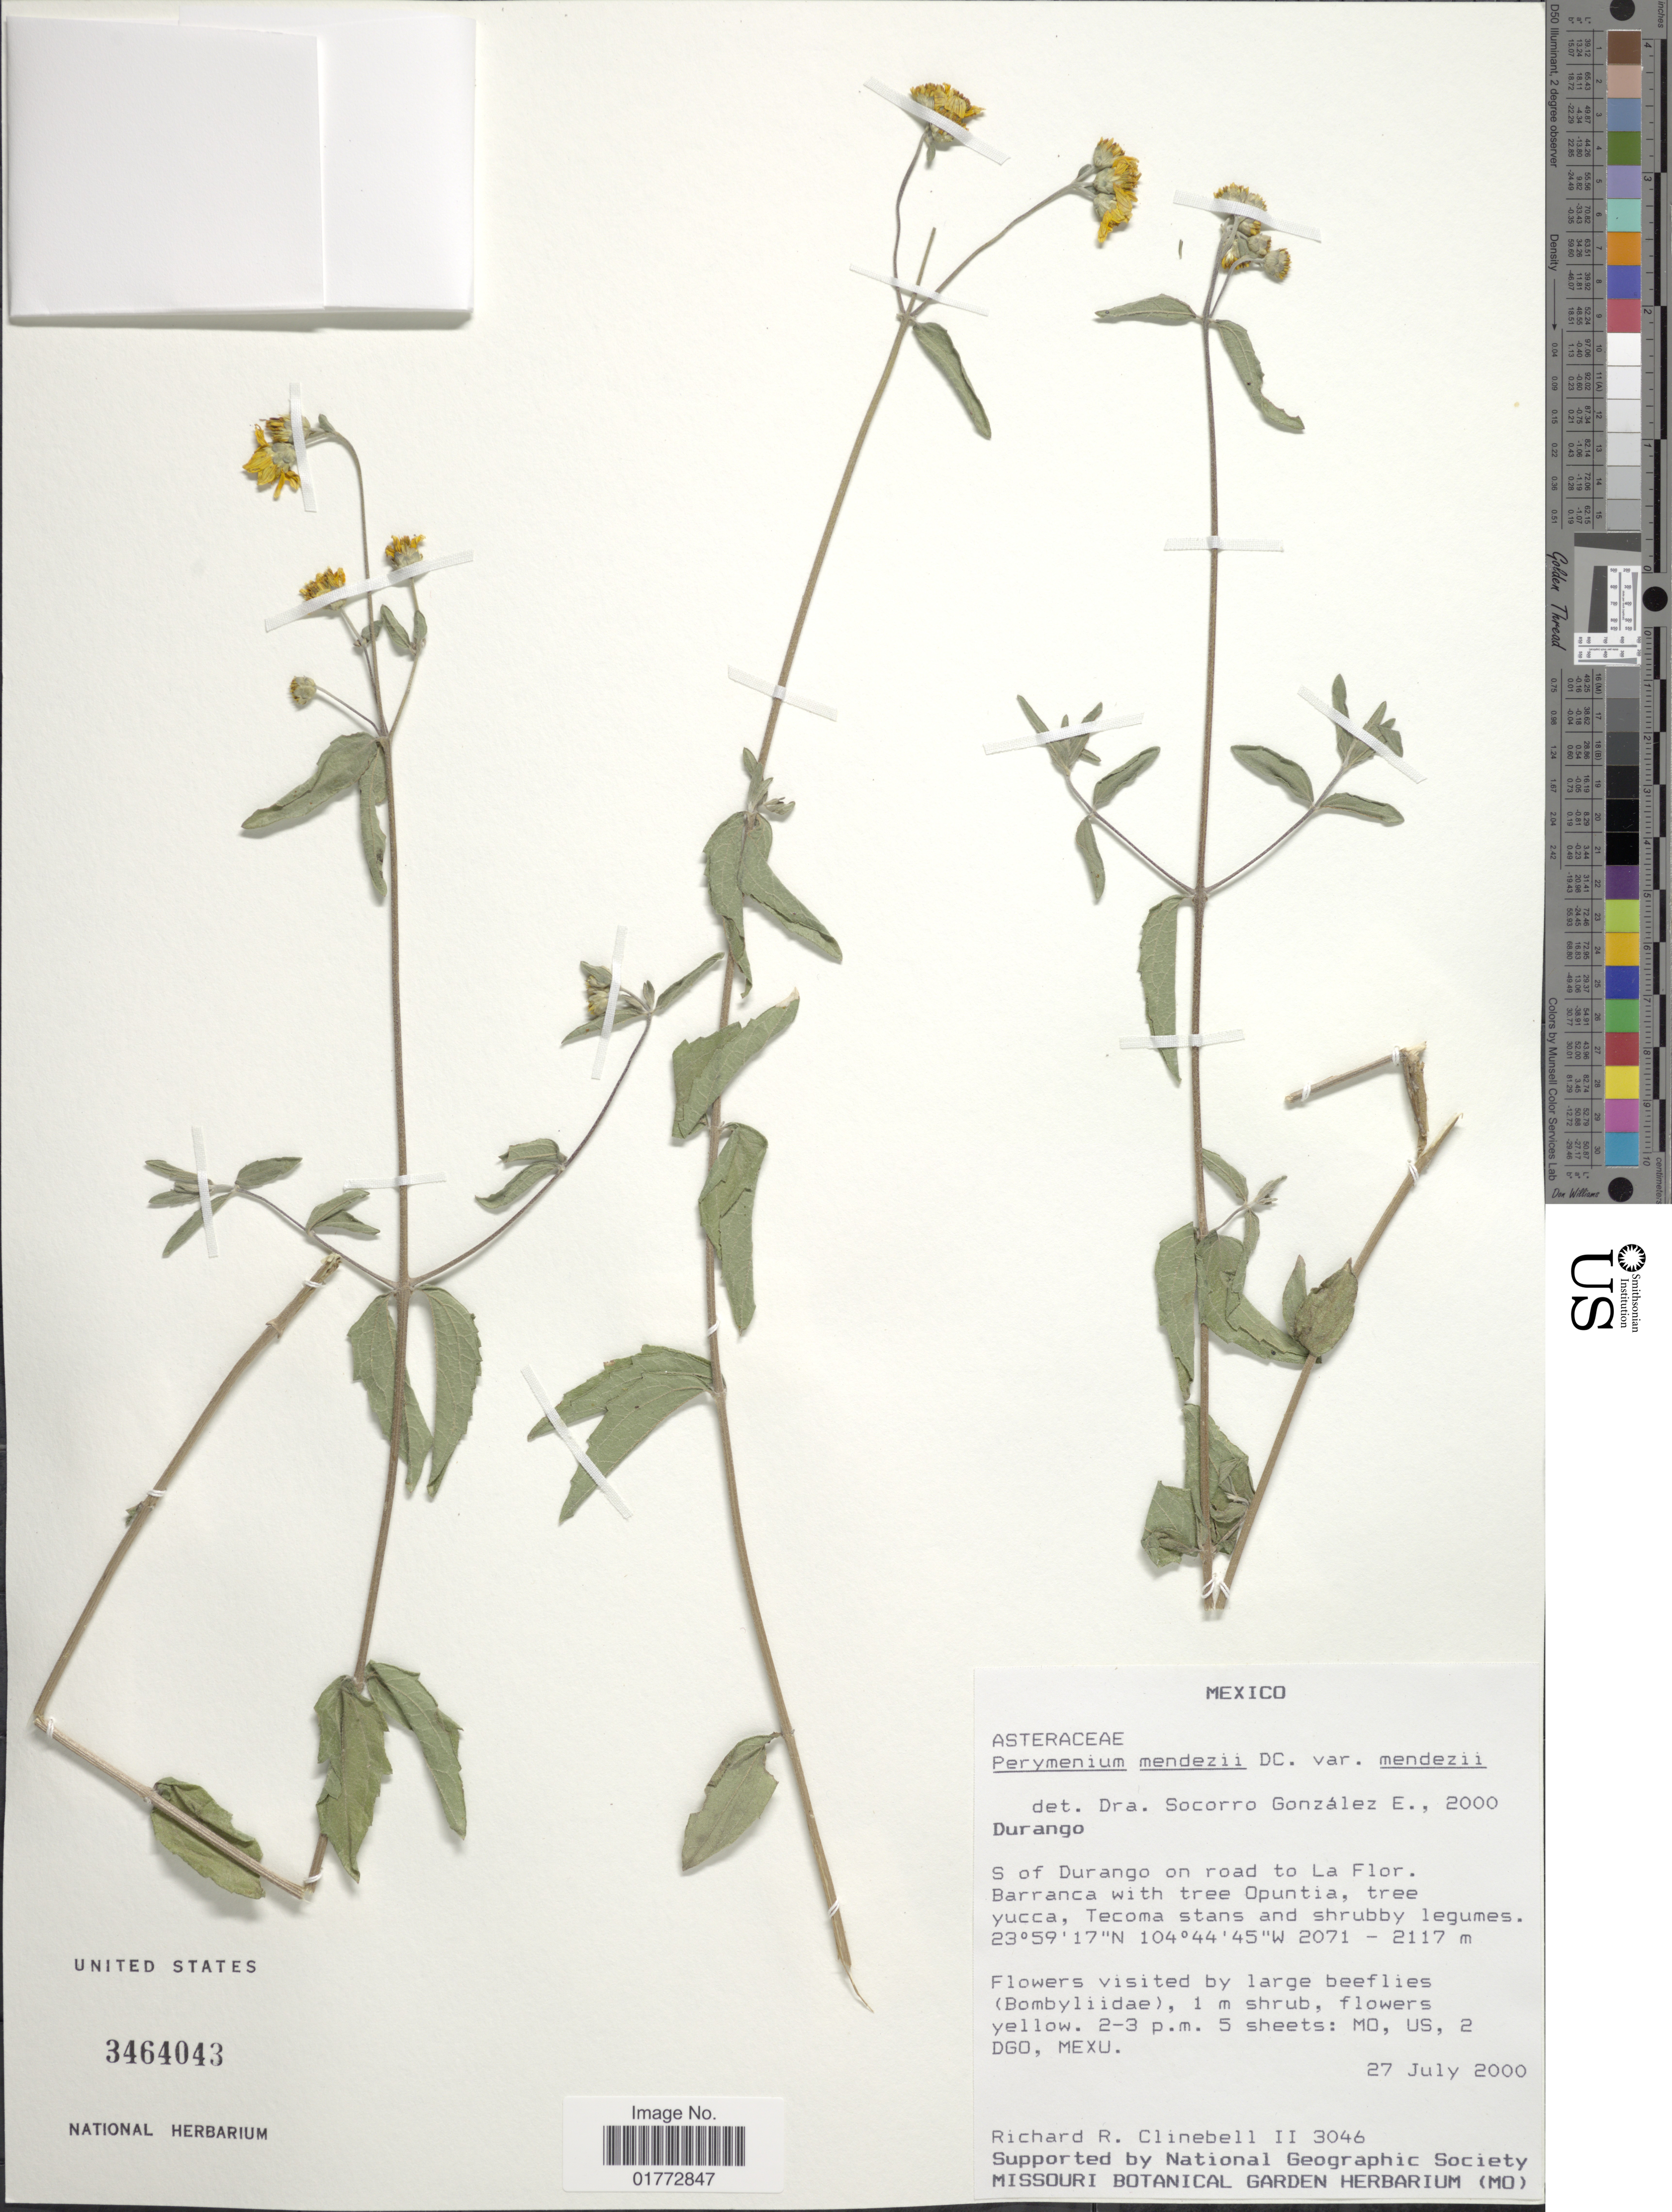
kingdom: Plantae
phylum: Tracheophyta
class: Magnoliopsida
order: Asterales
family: Asteraceae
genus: Perymenium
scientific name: Perymenium mendezii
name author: DC.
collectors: R. Clinebell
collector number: II3046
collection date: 2000-07-27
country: Mexico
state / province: Durango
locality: S of Durango on road to La Flor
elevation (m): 2071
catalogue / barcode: US 3464043